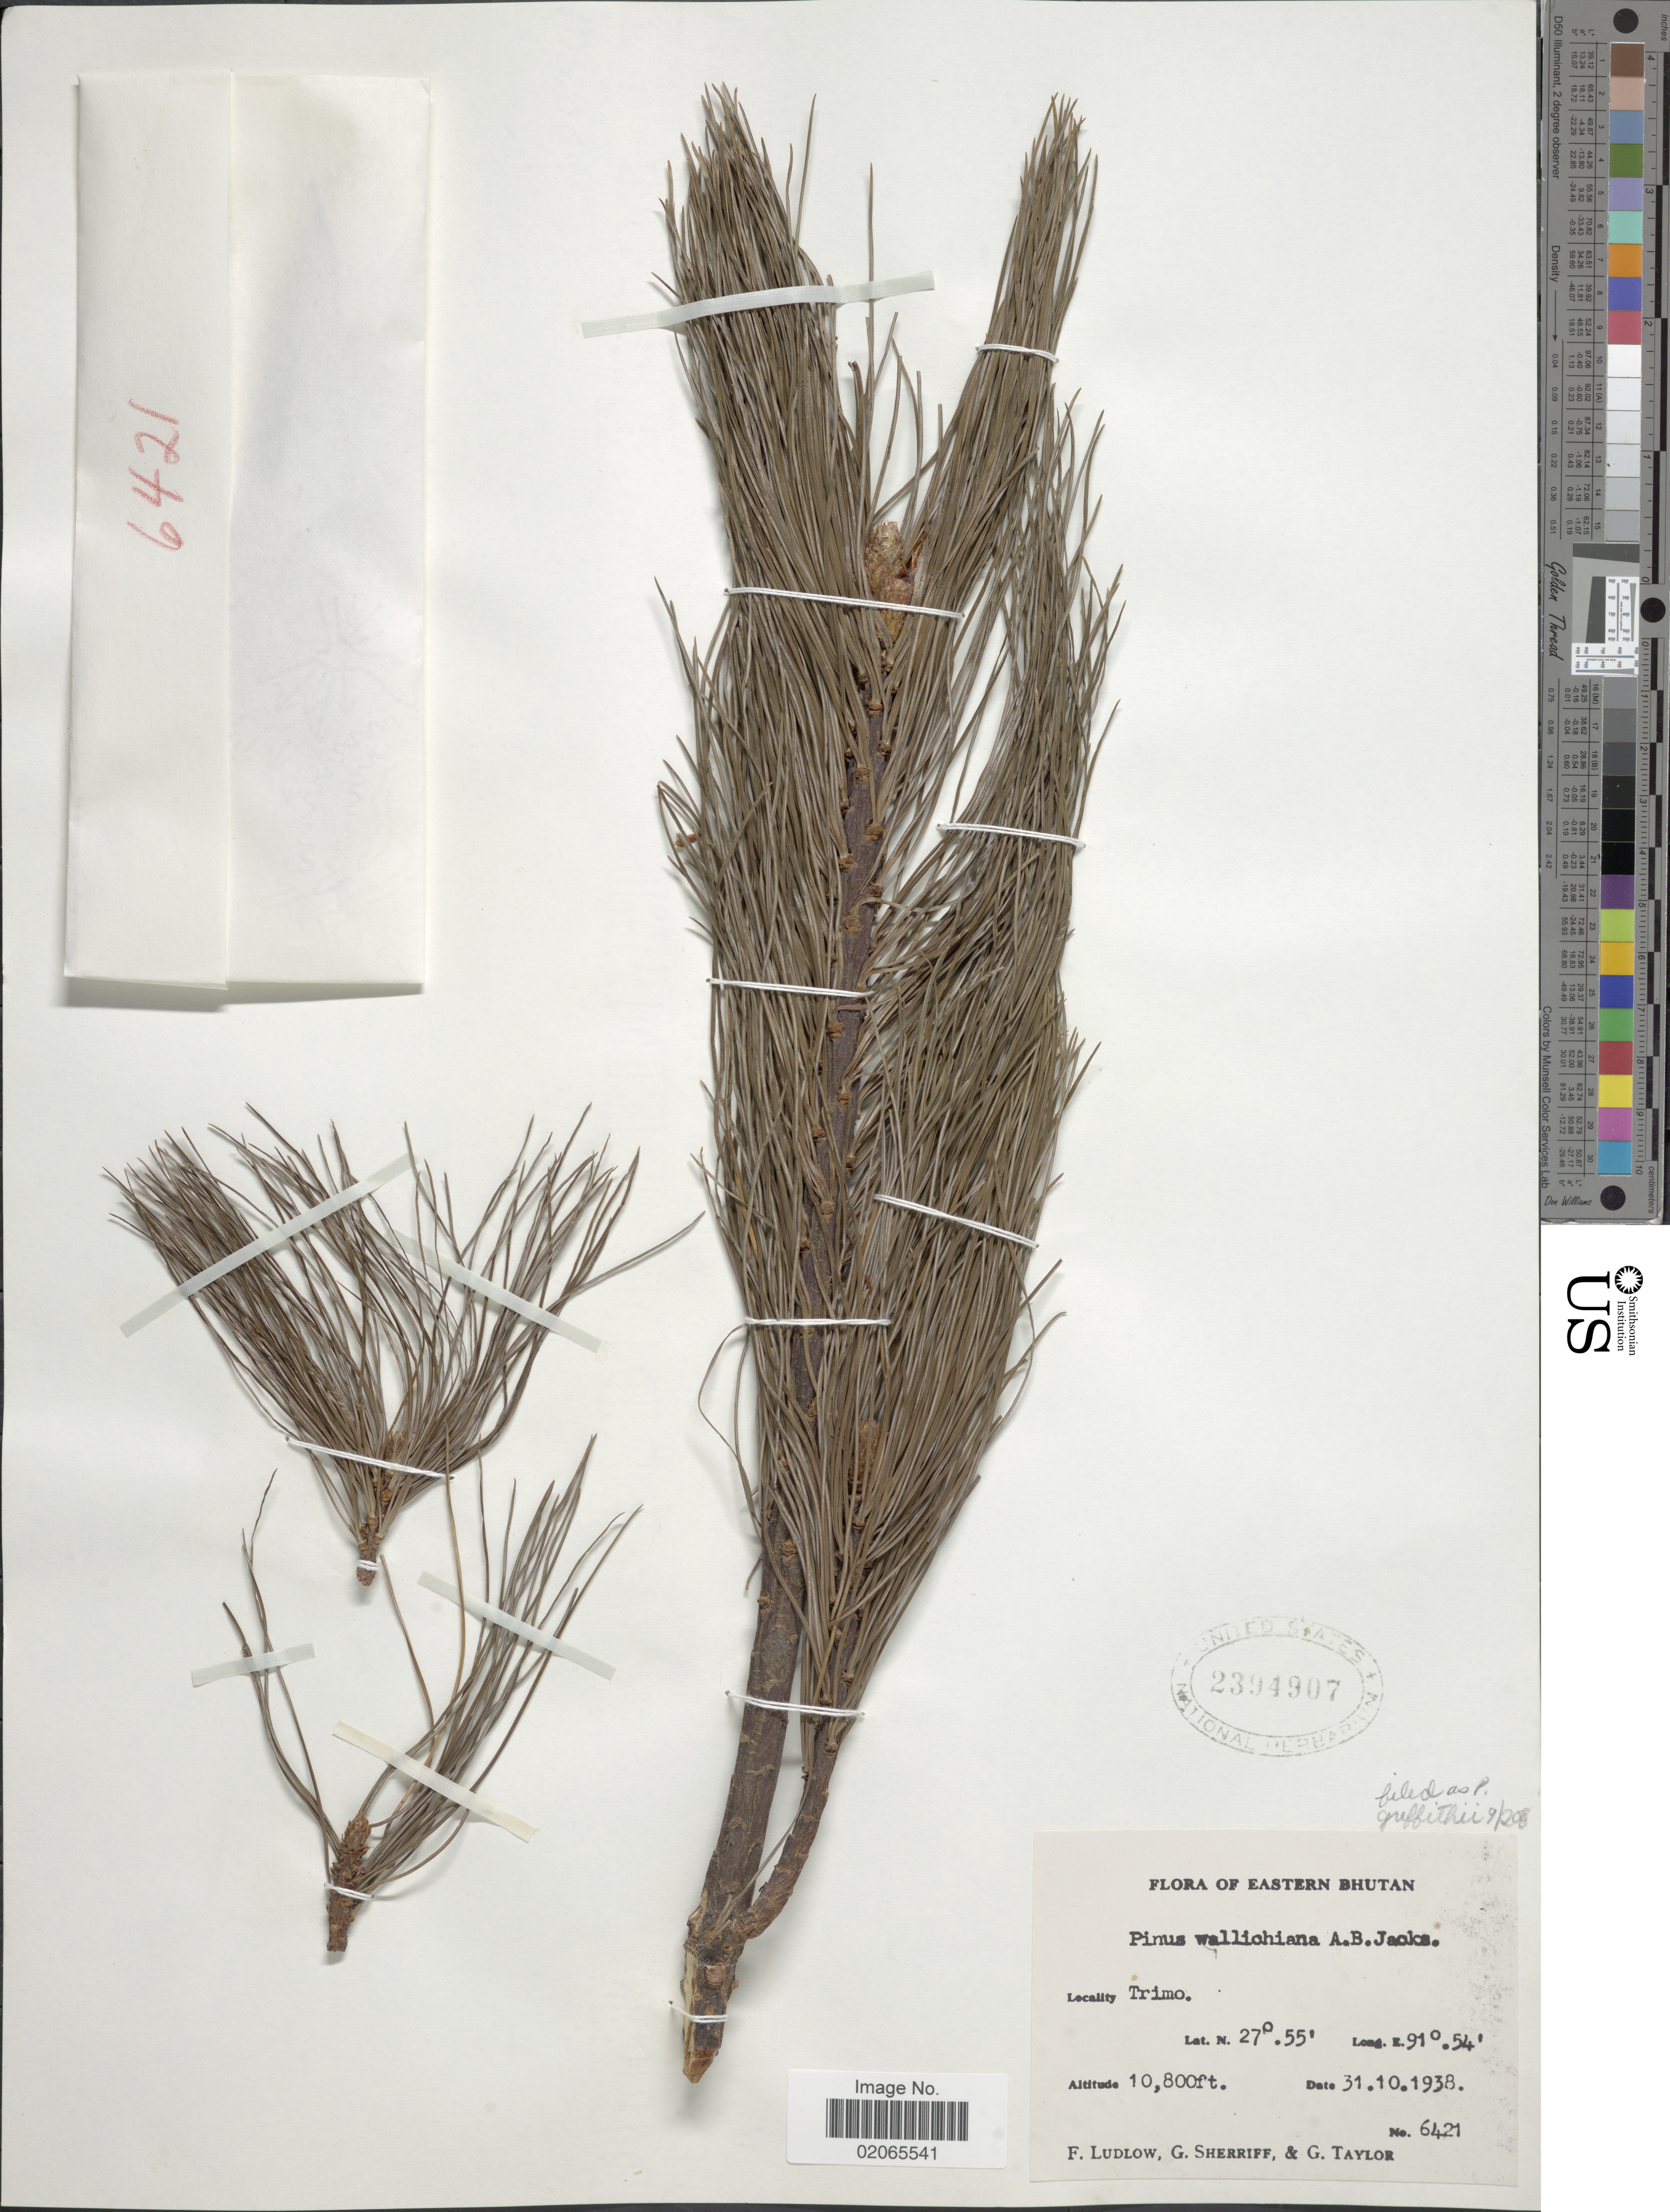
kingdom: Plantae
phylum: Tracheophyta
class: Pinopsida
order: Pinales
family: Pinaceae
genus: Pinus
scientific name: Pinus griffithii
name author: McClell.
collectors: F. Ludlow, G. Sherriff & G. Taylor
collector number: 6421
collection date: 1938-10-31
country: Bhutan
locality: Eastern Bhutan, Trimo,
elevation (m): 3292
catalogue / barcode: US 2394907